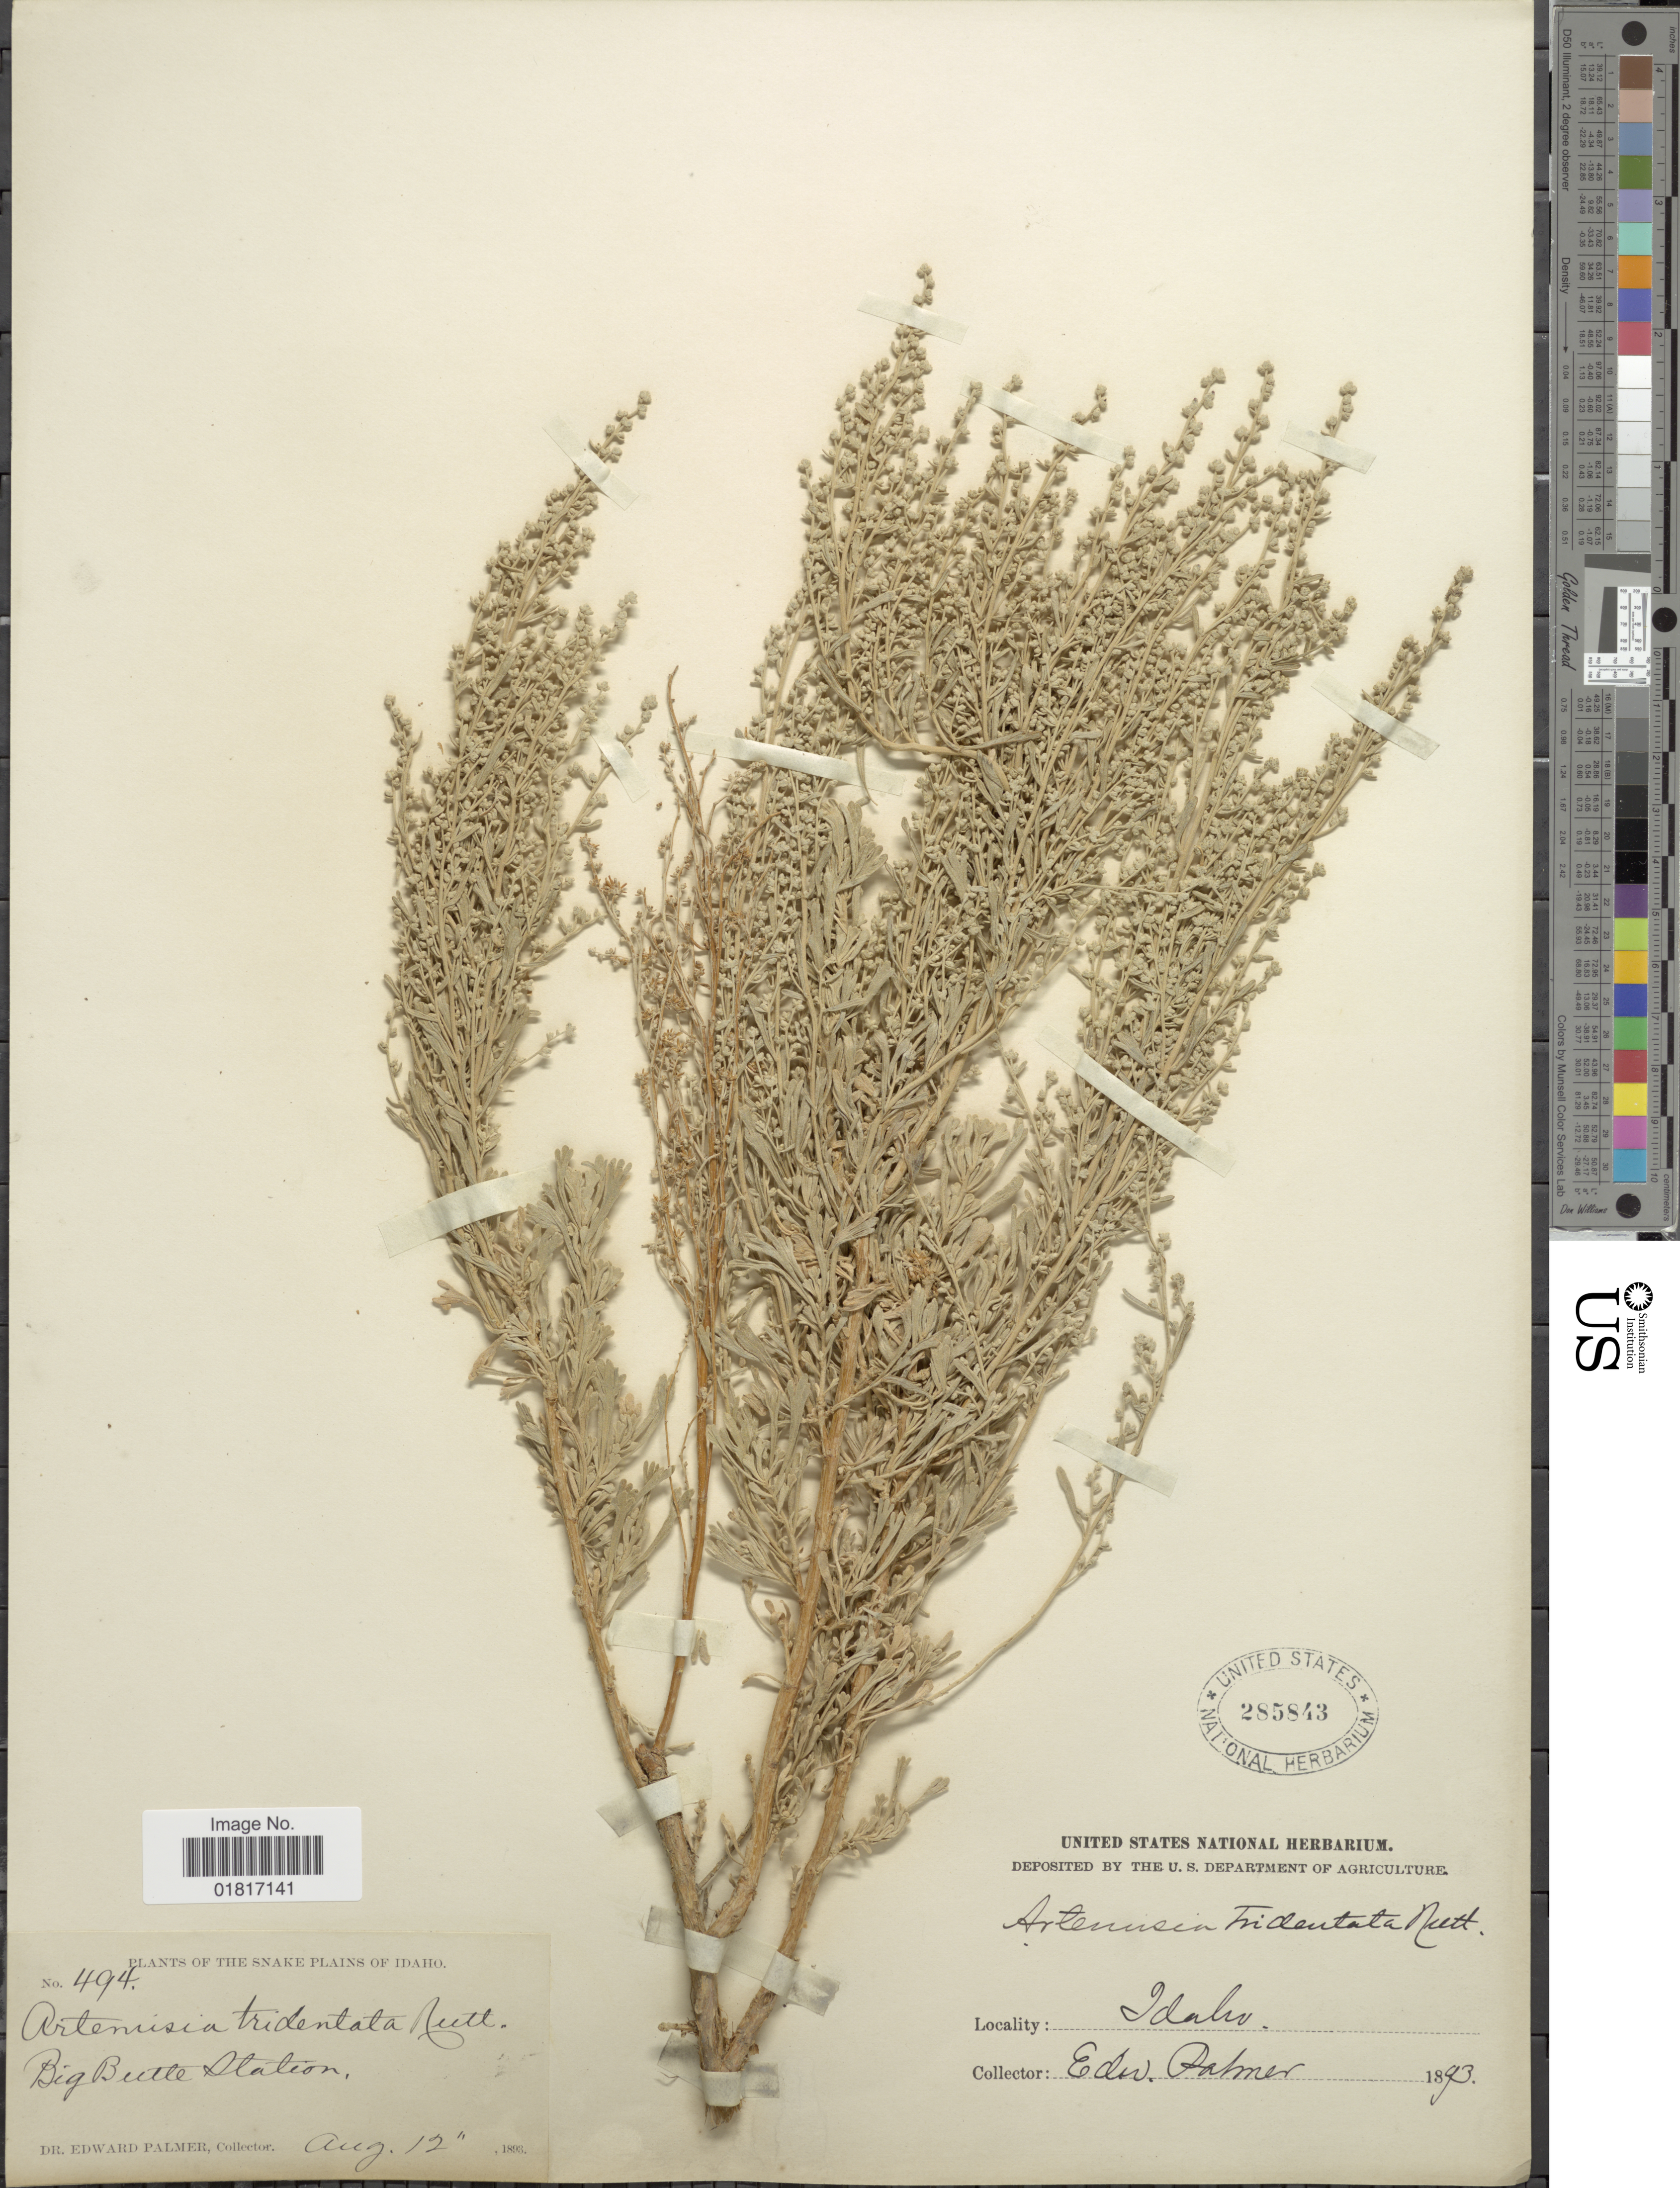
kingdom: Plantae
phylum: Tracheophyta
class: Magnoliopsida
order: Asterales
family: Asteraceae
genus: Artemisia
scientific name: Artemisia tridentata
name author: Nutt.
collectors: E. Palmer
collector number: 494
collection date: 1893-08-12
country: United States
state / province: Idaho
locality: The Snake Plains of Idaho, Big Butte Station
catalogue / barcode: US 285843